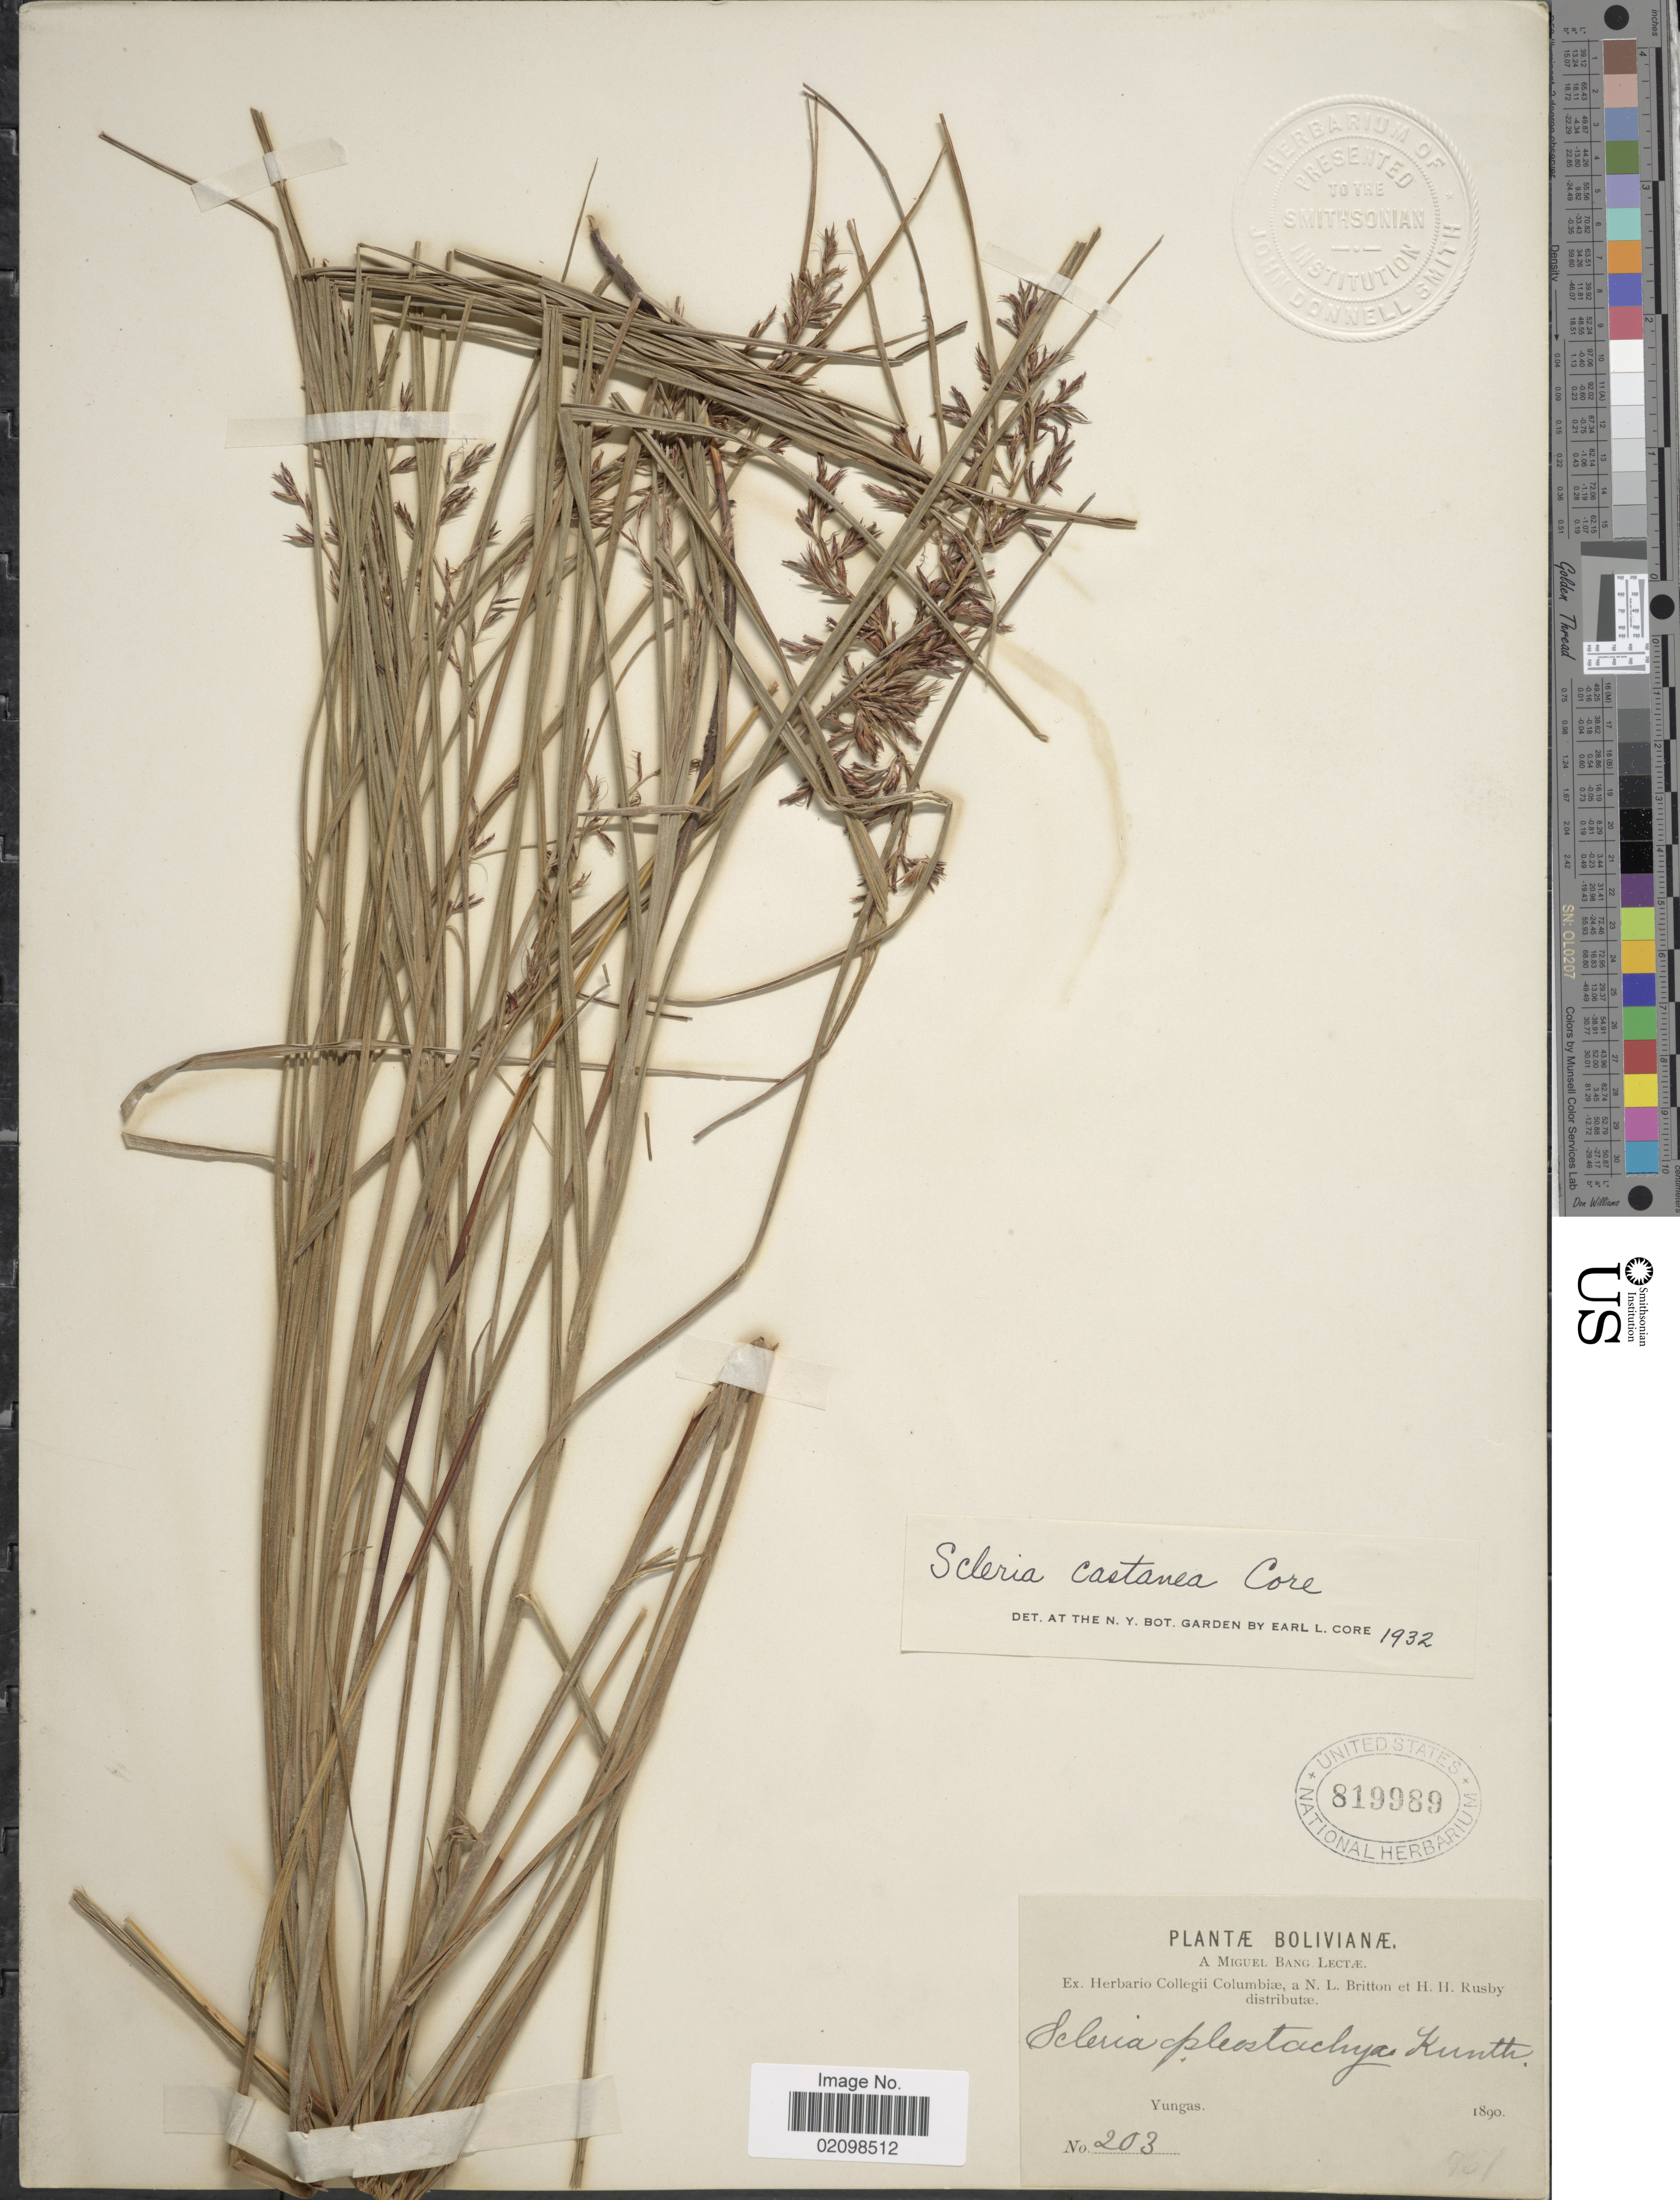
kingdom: Plantae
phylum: Tracheophyta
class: Liliopsida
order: Poales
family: Cyperaceae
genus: Scleria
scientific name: Scleria castanea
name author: Core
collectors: M. Bang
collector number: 203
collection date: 1890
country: Bolivia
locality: Yungas.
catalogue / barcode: US 819989